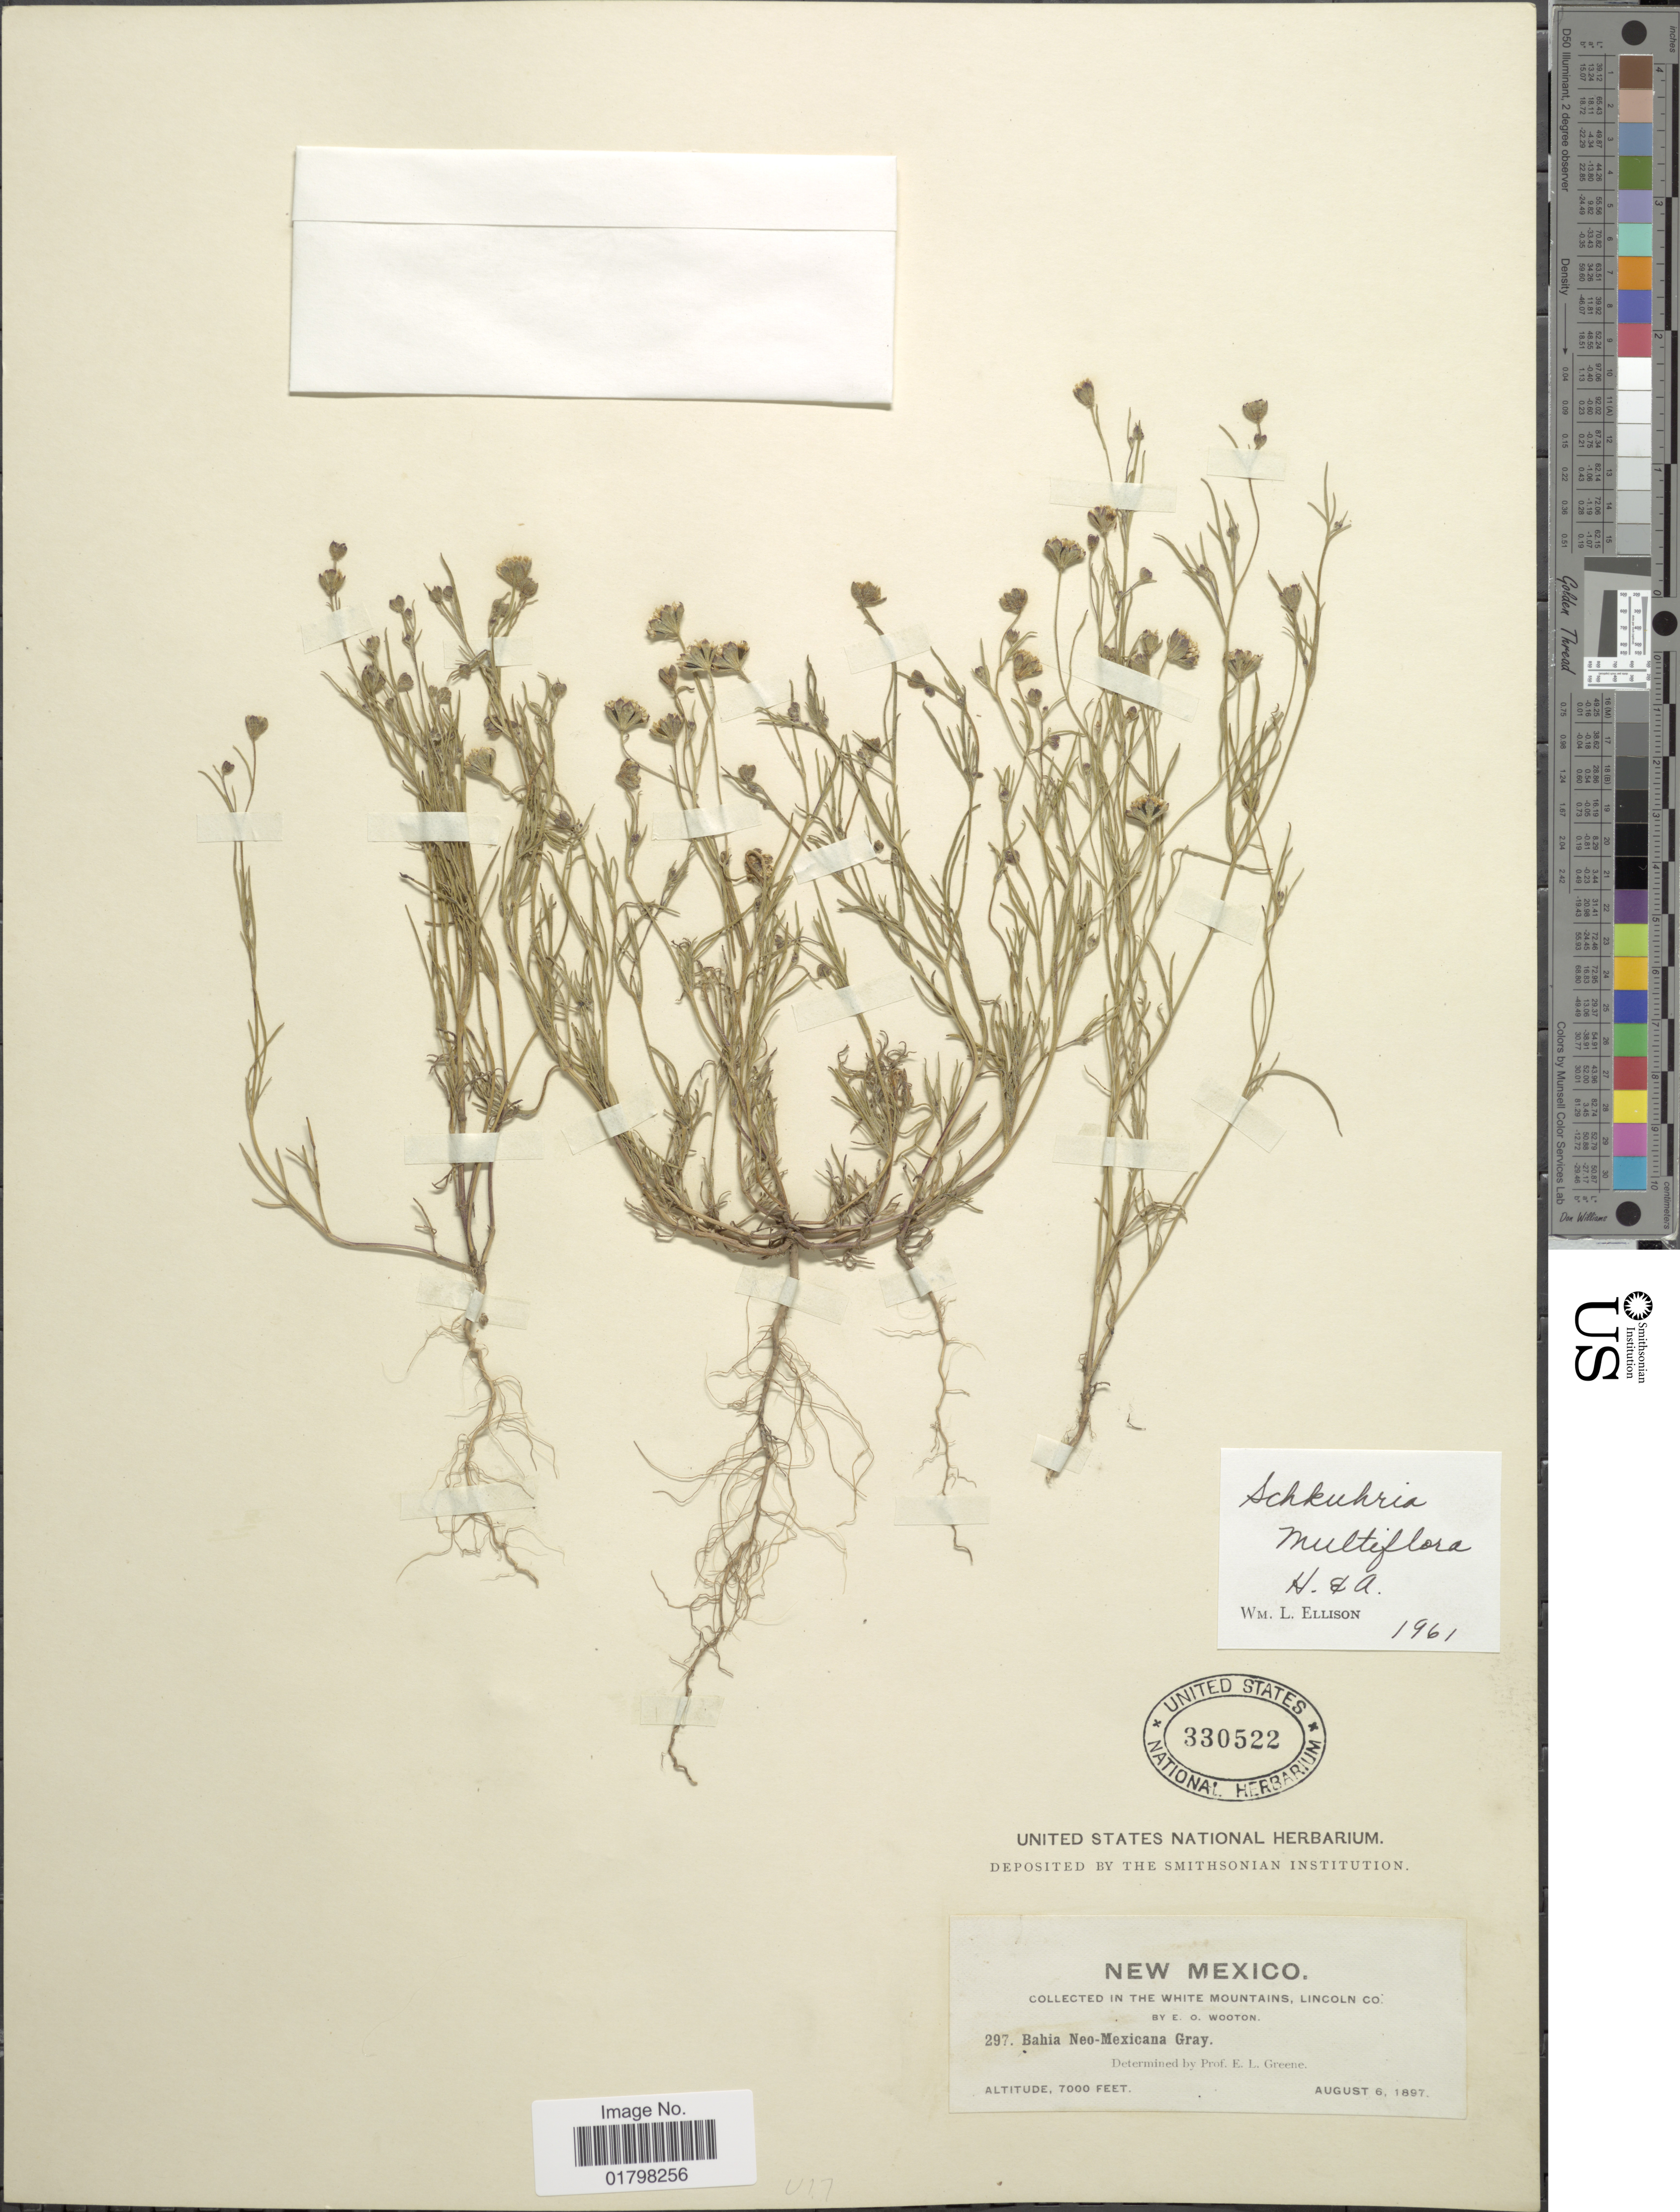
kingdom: Plantae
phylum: Tracheophyta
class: Magnoliopsida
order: Asterales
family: Asteraceae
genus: Schkuhria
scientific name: Schkuhria multiflora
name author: Hook. & Arn.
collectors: E. O. Wooton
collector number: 297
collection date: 1897-08-06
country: United States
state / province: New Mexico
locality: The White Mountains, Lincoln Co.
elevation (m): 2134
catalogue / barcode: US 330522